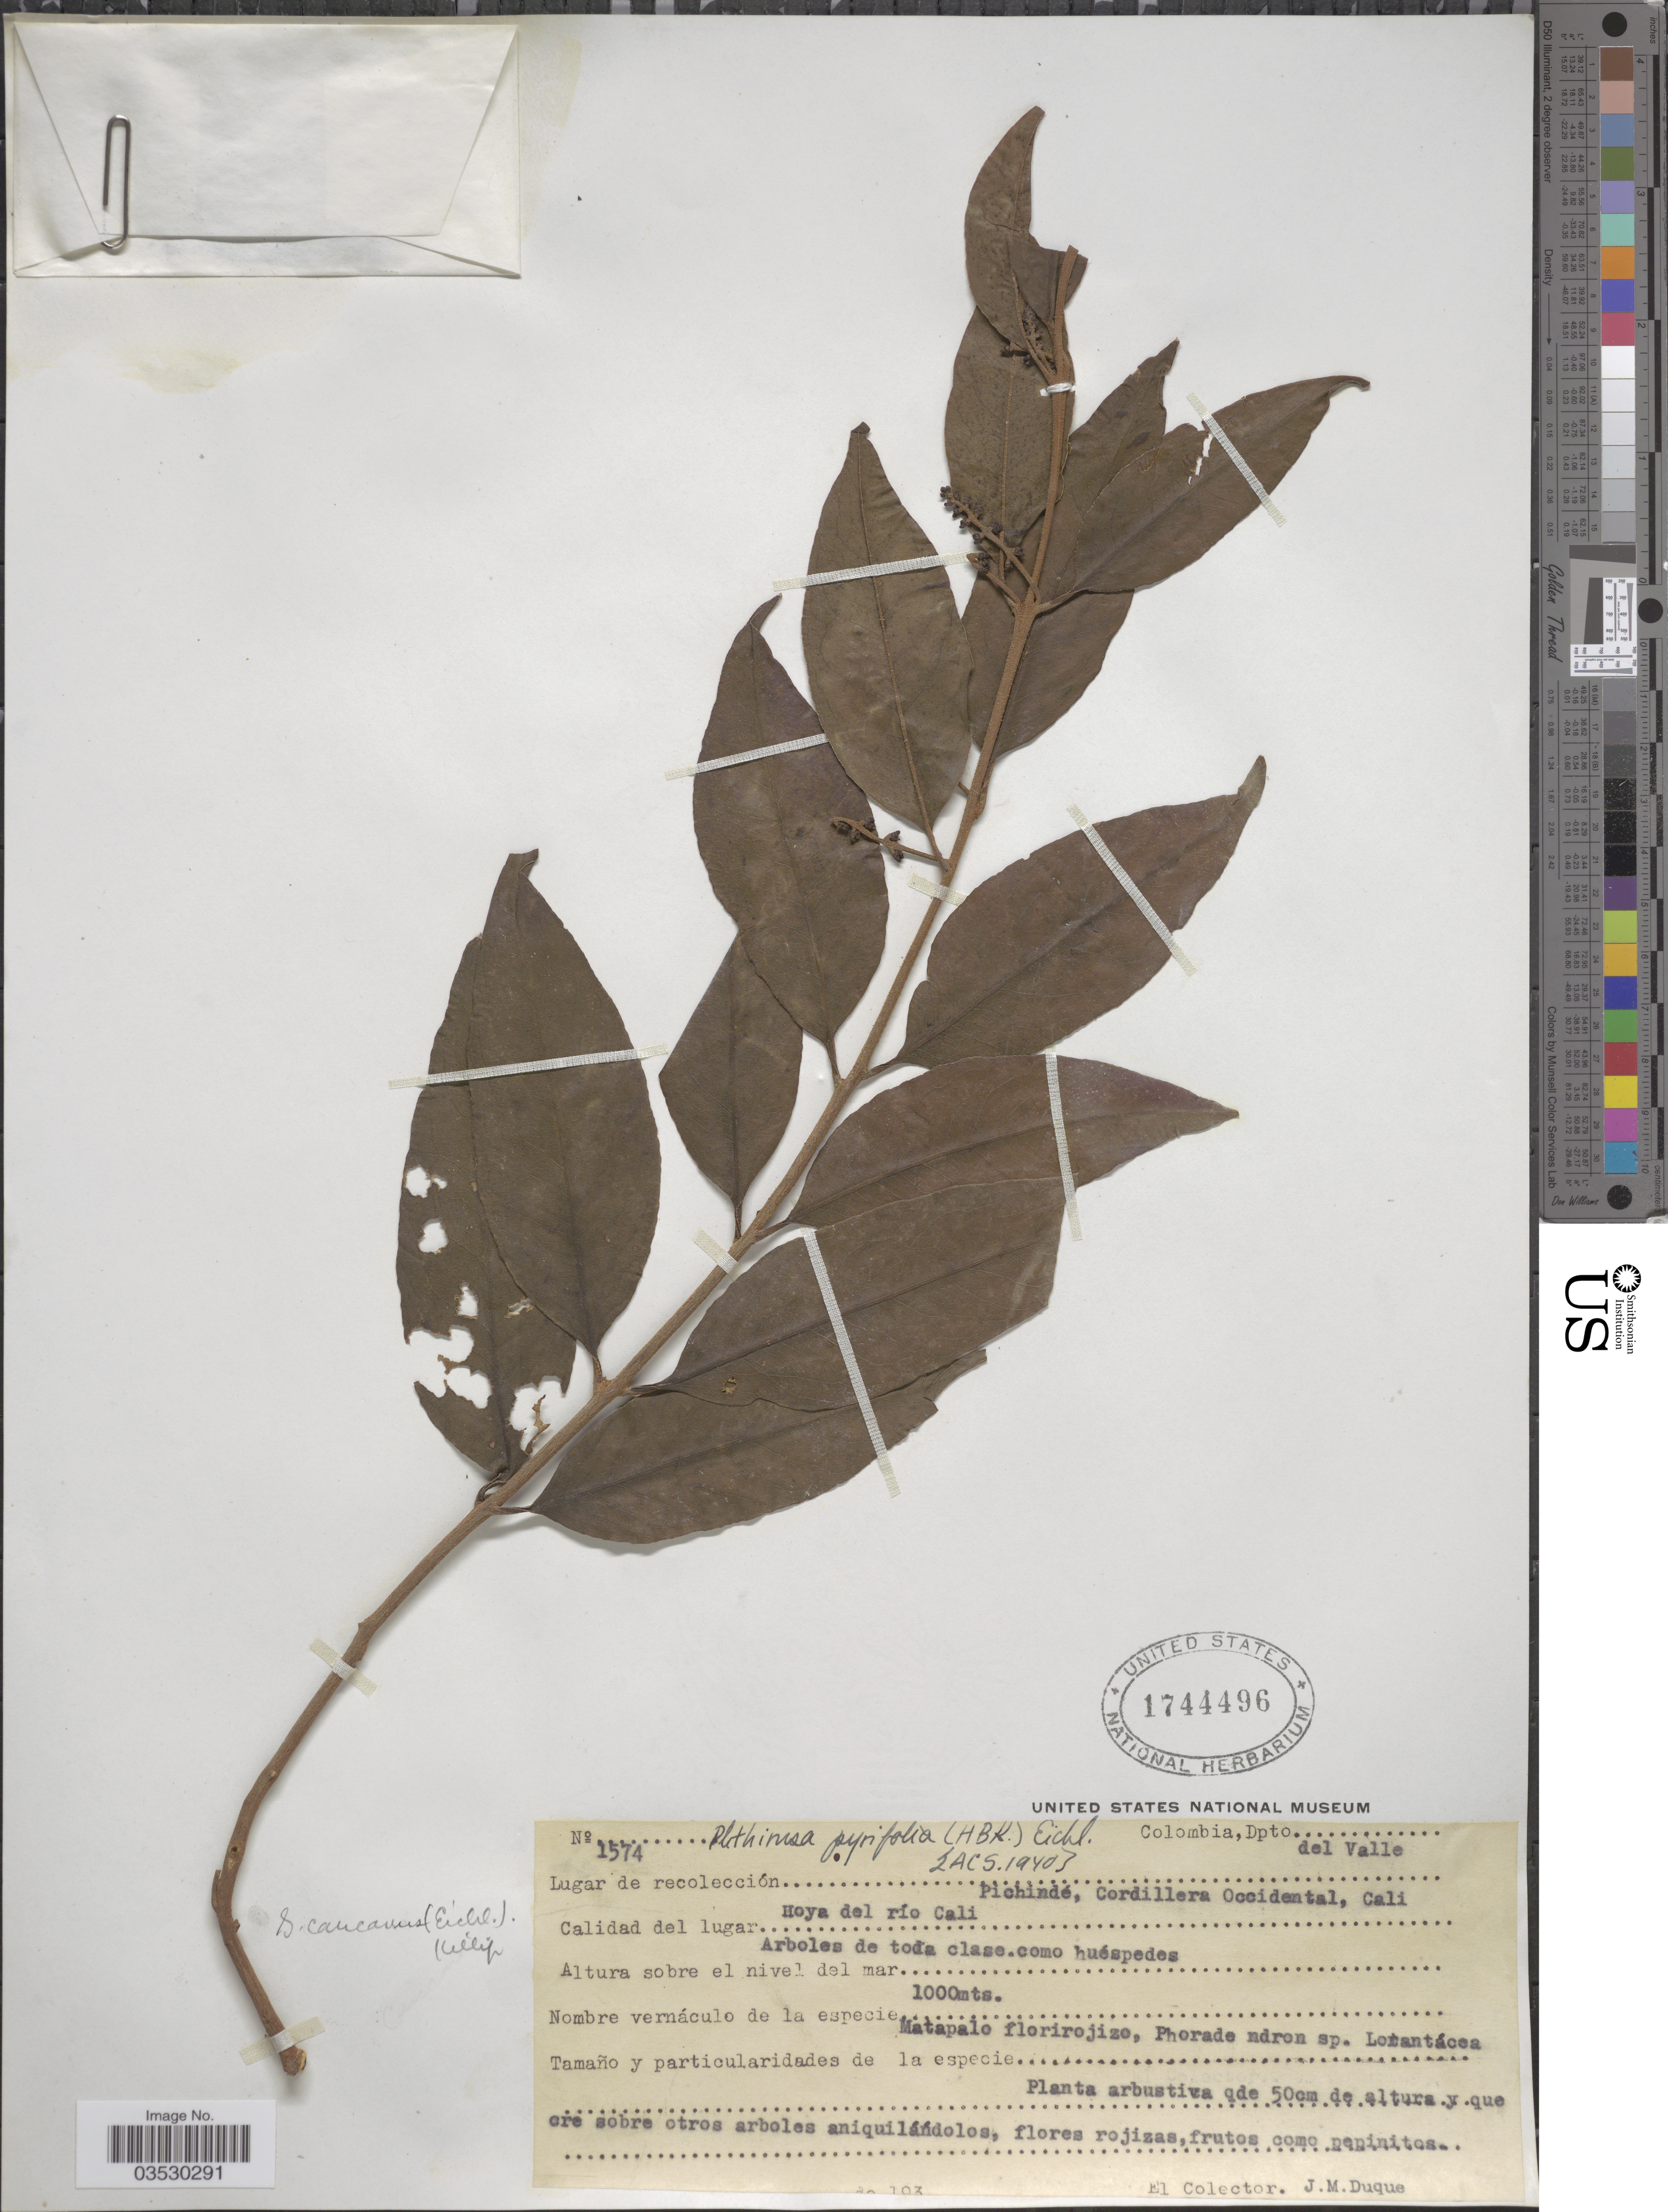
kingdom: Plantae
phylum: Tracheophyta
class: Magnoliopsida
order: Santalales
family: Loranthaceae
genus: Struthanthus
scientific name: Struthanthus caucanus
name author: Eichler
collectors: J. Duque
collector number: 1574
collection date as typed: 193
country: Colombia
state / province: Valle del Cauca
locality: Dpto del Valle. Pichindé, Cordillera Occidental., Cali. Hoya del río Cali.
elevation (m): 1000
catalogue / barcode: US 1744496